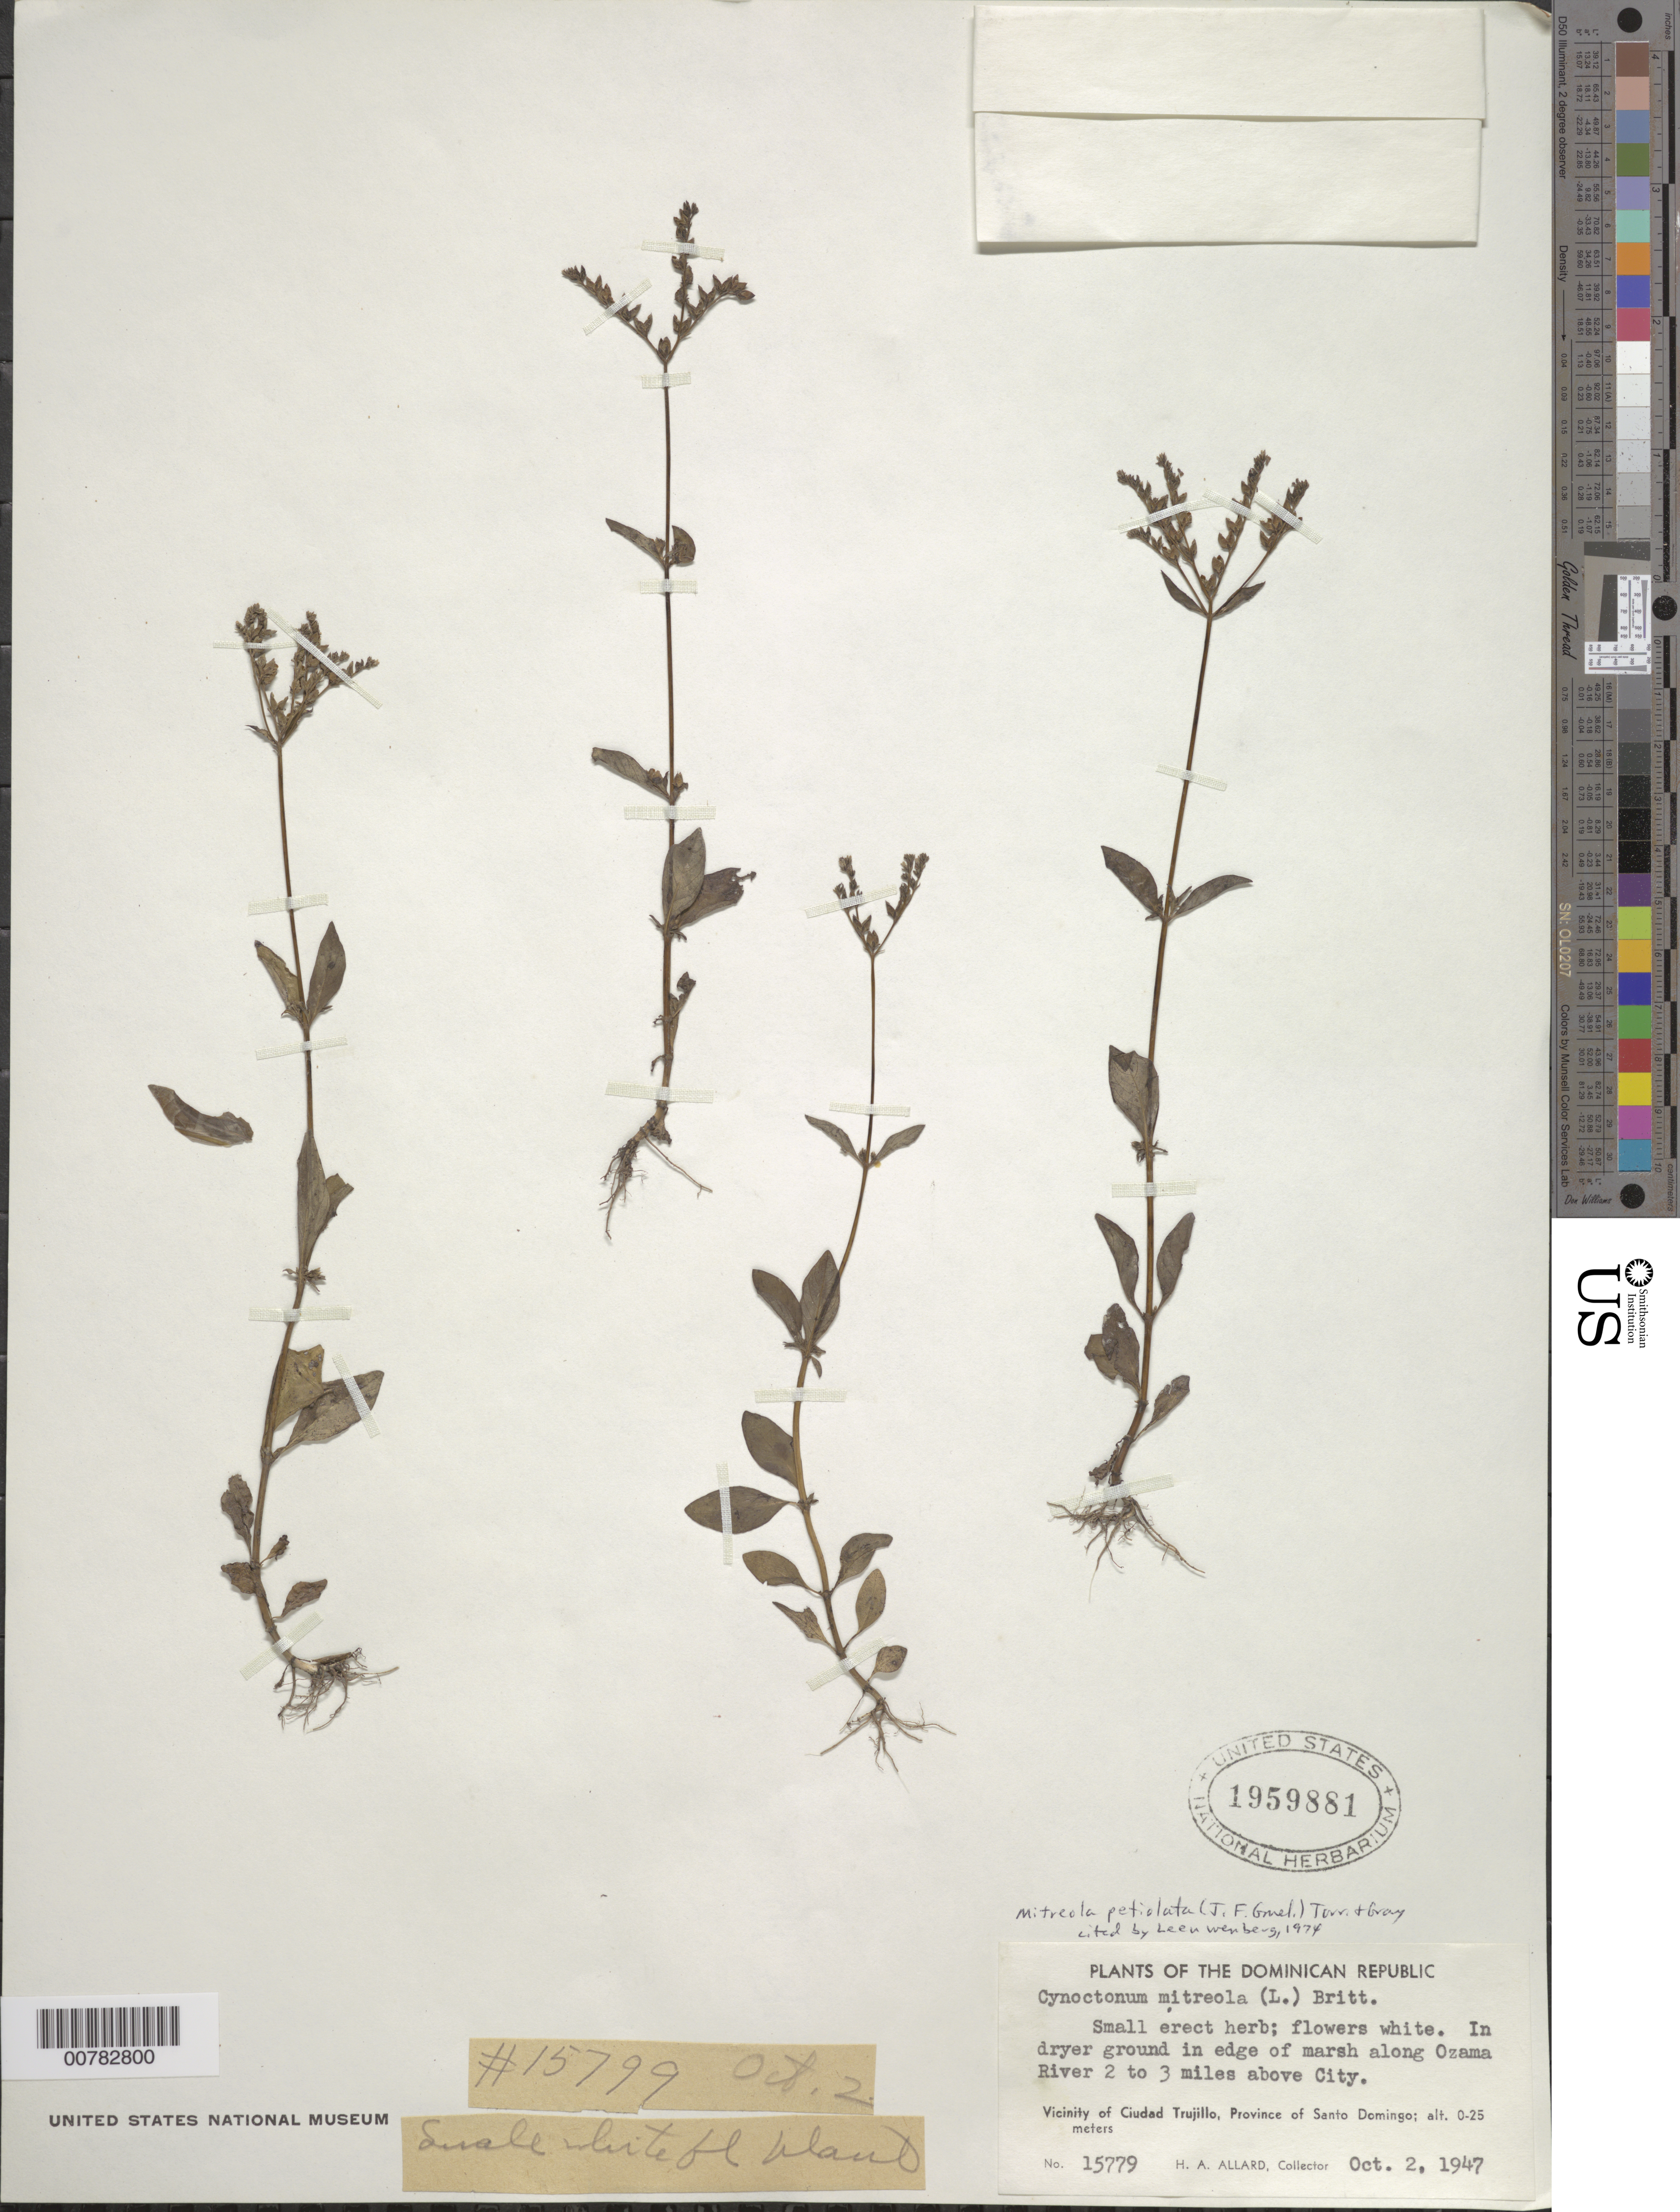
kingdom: Plantae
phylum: Tracheophyta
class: Magnoliopsida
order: Gentianales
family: Loganiaceae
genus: Mitreola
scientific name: Mitreola petiolata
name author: (J.F. Gmel.) Torr. & A. Gray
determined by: Leeuwenberg, A. J. M.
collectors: H. A. Allard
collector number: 15779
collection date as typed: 02 Oct 1947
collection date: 1947-10-02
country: Dominican Republic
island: Hispaniola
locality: Province of Santo Domingo, vicinity of Ciudad Trujillo, along Ozama River, 2 to 3 miles above City.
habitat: In dryer ground in edge of marsh along river.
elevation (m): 0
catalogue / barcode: US 1959881